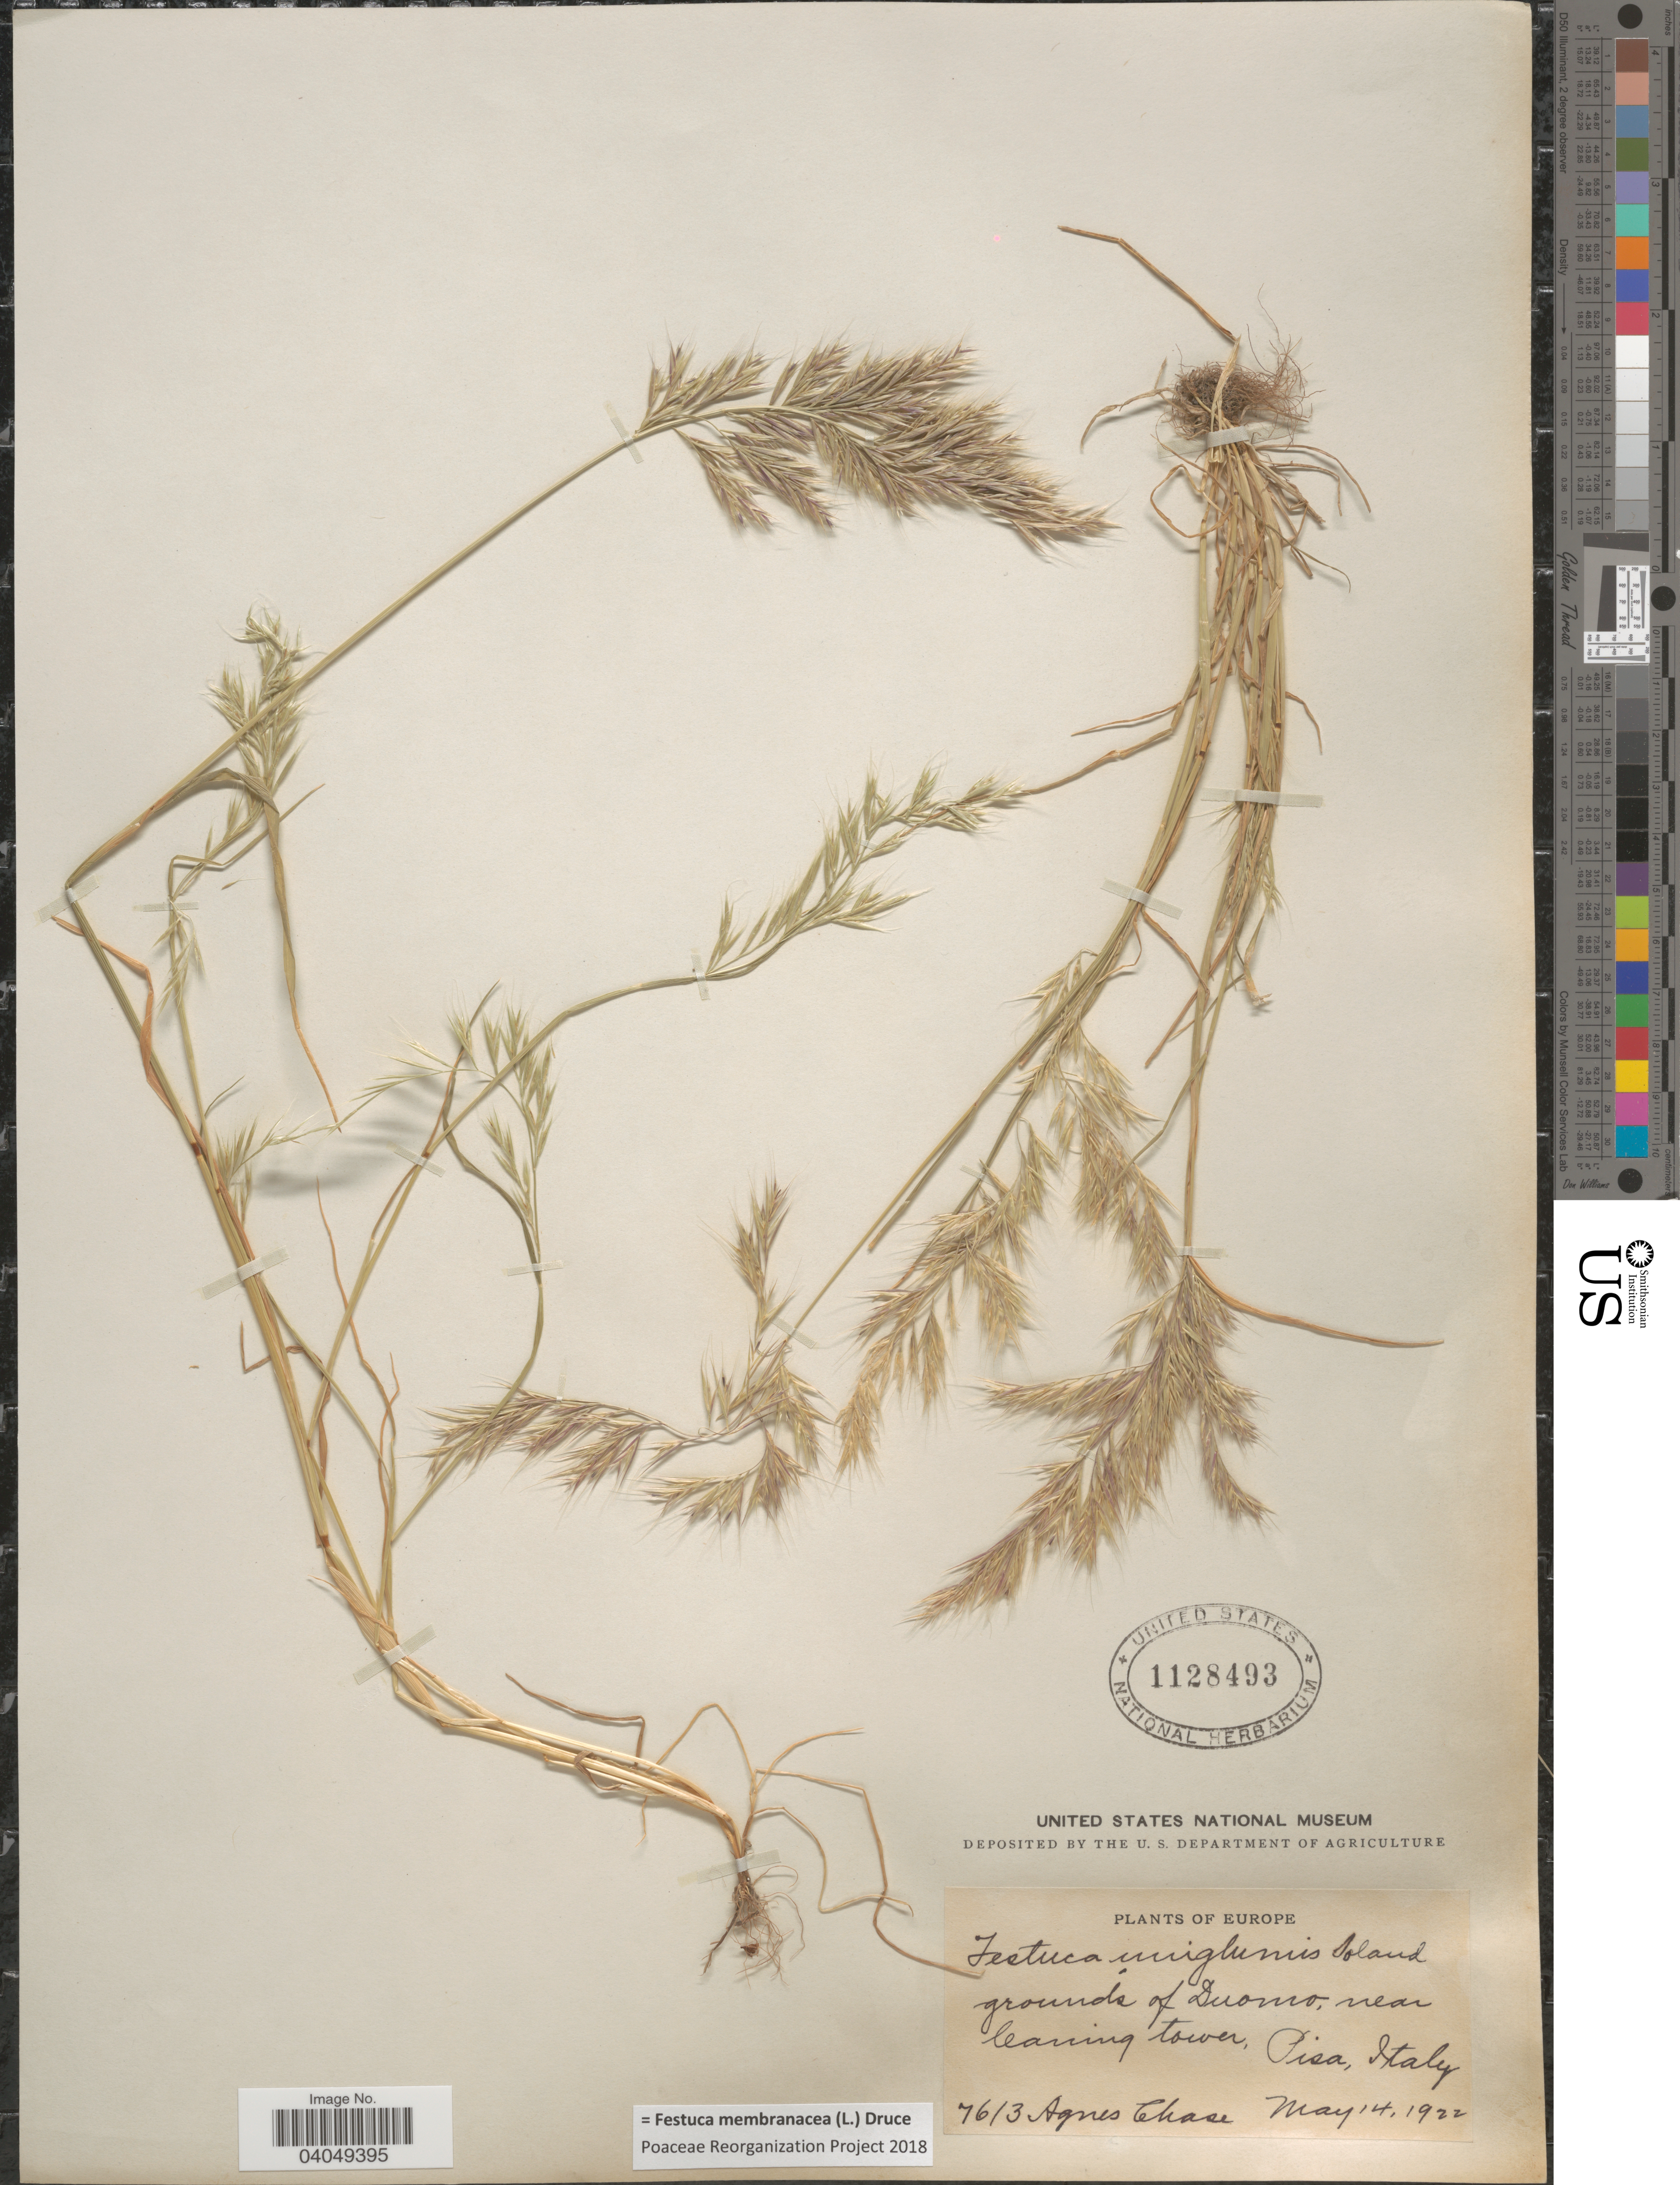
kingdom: Plantae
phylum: Tracheophyta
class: Liliopsida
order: Poales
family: Poaceae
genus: Festuca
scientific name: Festuca membranacea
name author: Kit.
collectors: A. Chase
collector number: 7613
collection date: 1922-05-14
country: Italy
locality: Grounds of Duomo, near leaning tower, Pisa.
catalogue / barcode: US 1128493